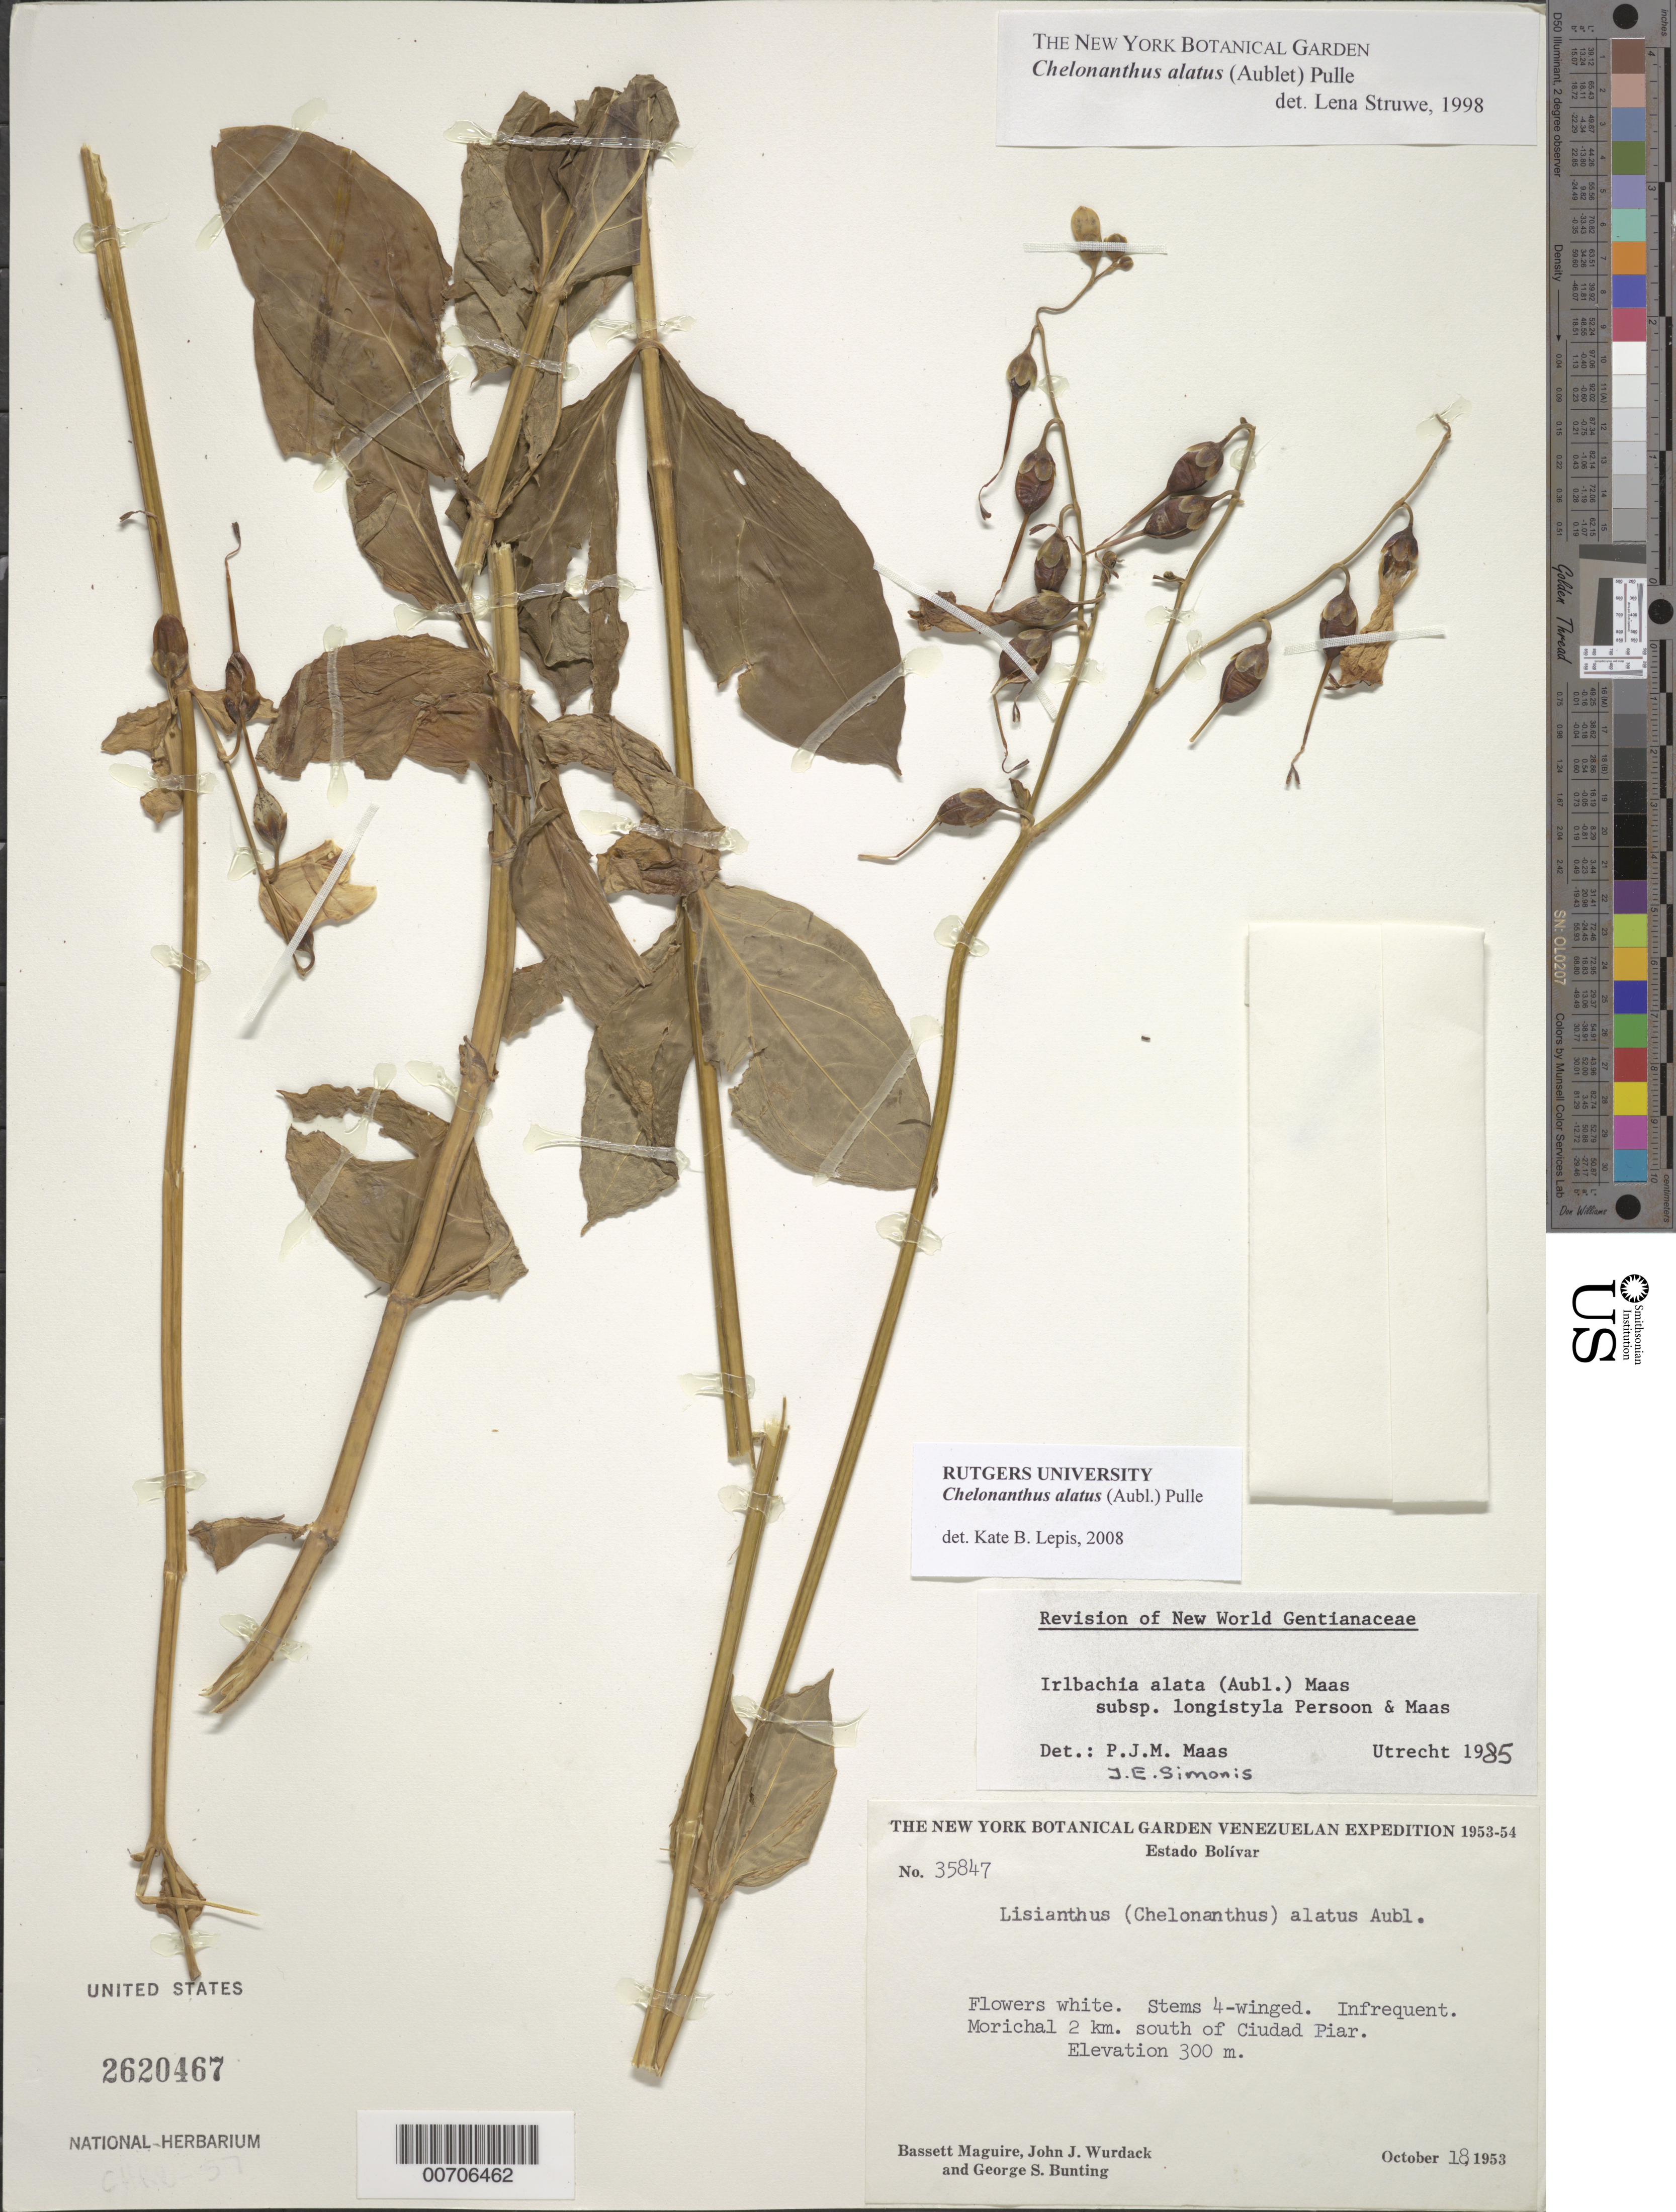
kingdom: Plantae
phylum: Tracheophyta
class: Magnoliopsida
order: Gentianales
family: Gentianaceae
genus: Chelonanthus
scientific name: Chelonanthus alatus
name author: (Aubl.) Pulle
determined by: Struwe, L.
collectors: B. Maguire, J. J. Wurdack & G. S. Bunting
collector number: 35847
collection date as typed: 18-Oct-53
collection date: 1953-10-18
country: Venezuela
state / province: Bolívar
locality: Ciudad Piar, 2 km S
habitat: Morichal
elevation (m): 300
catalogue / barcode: US 2620467